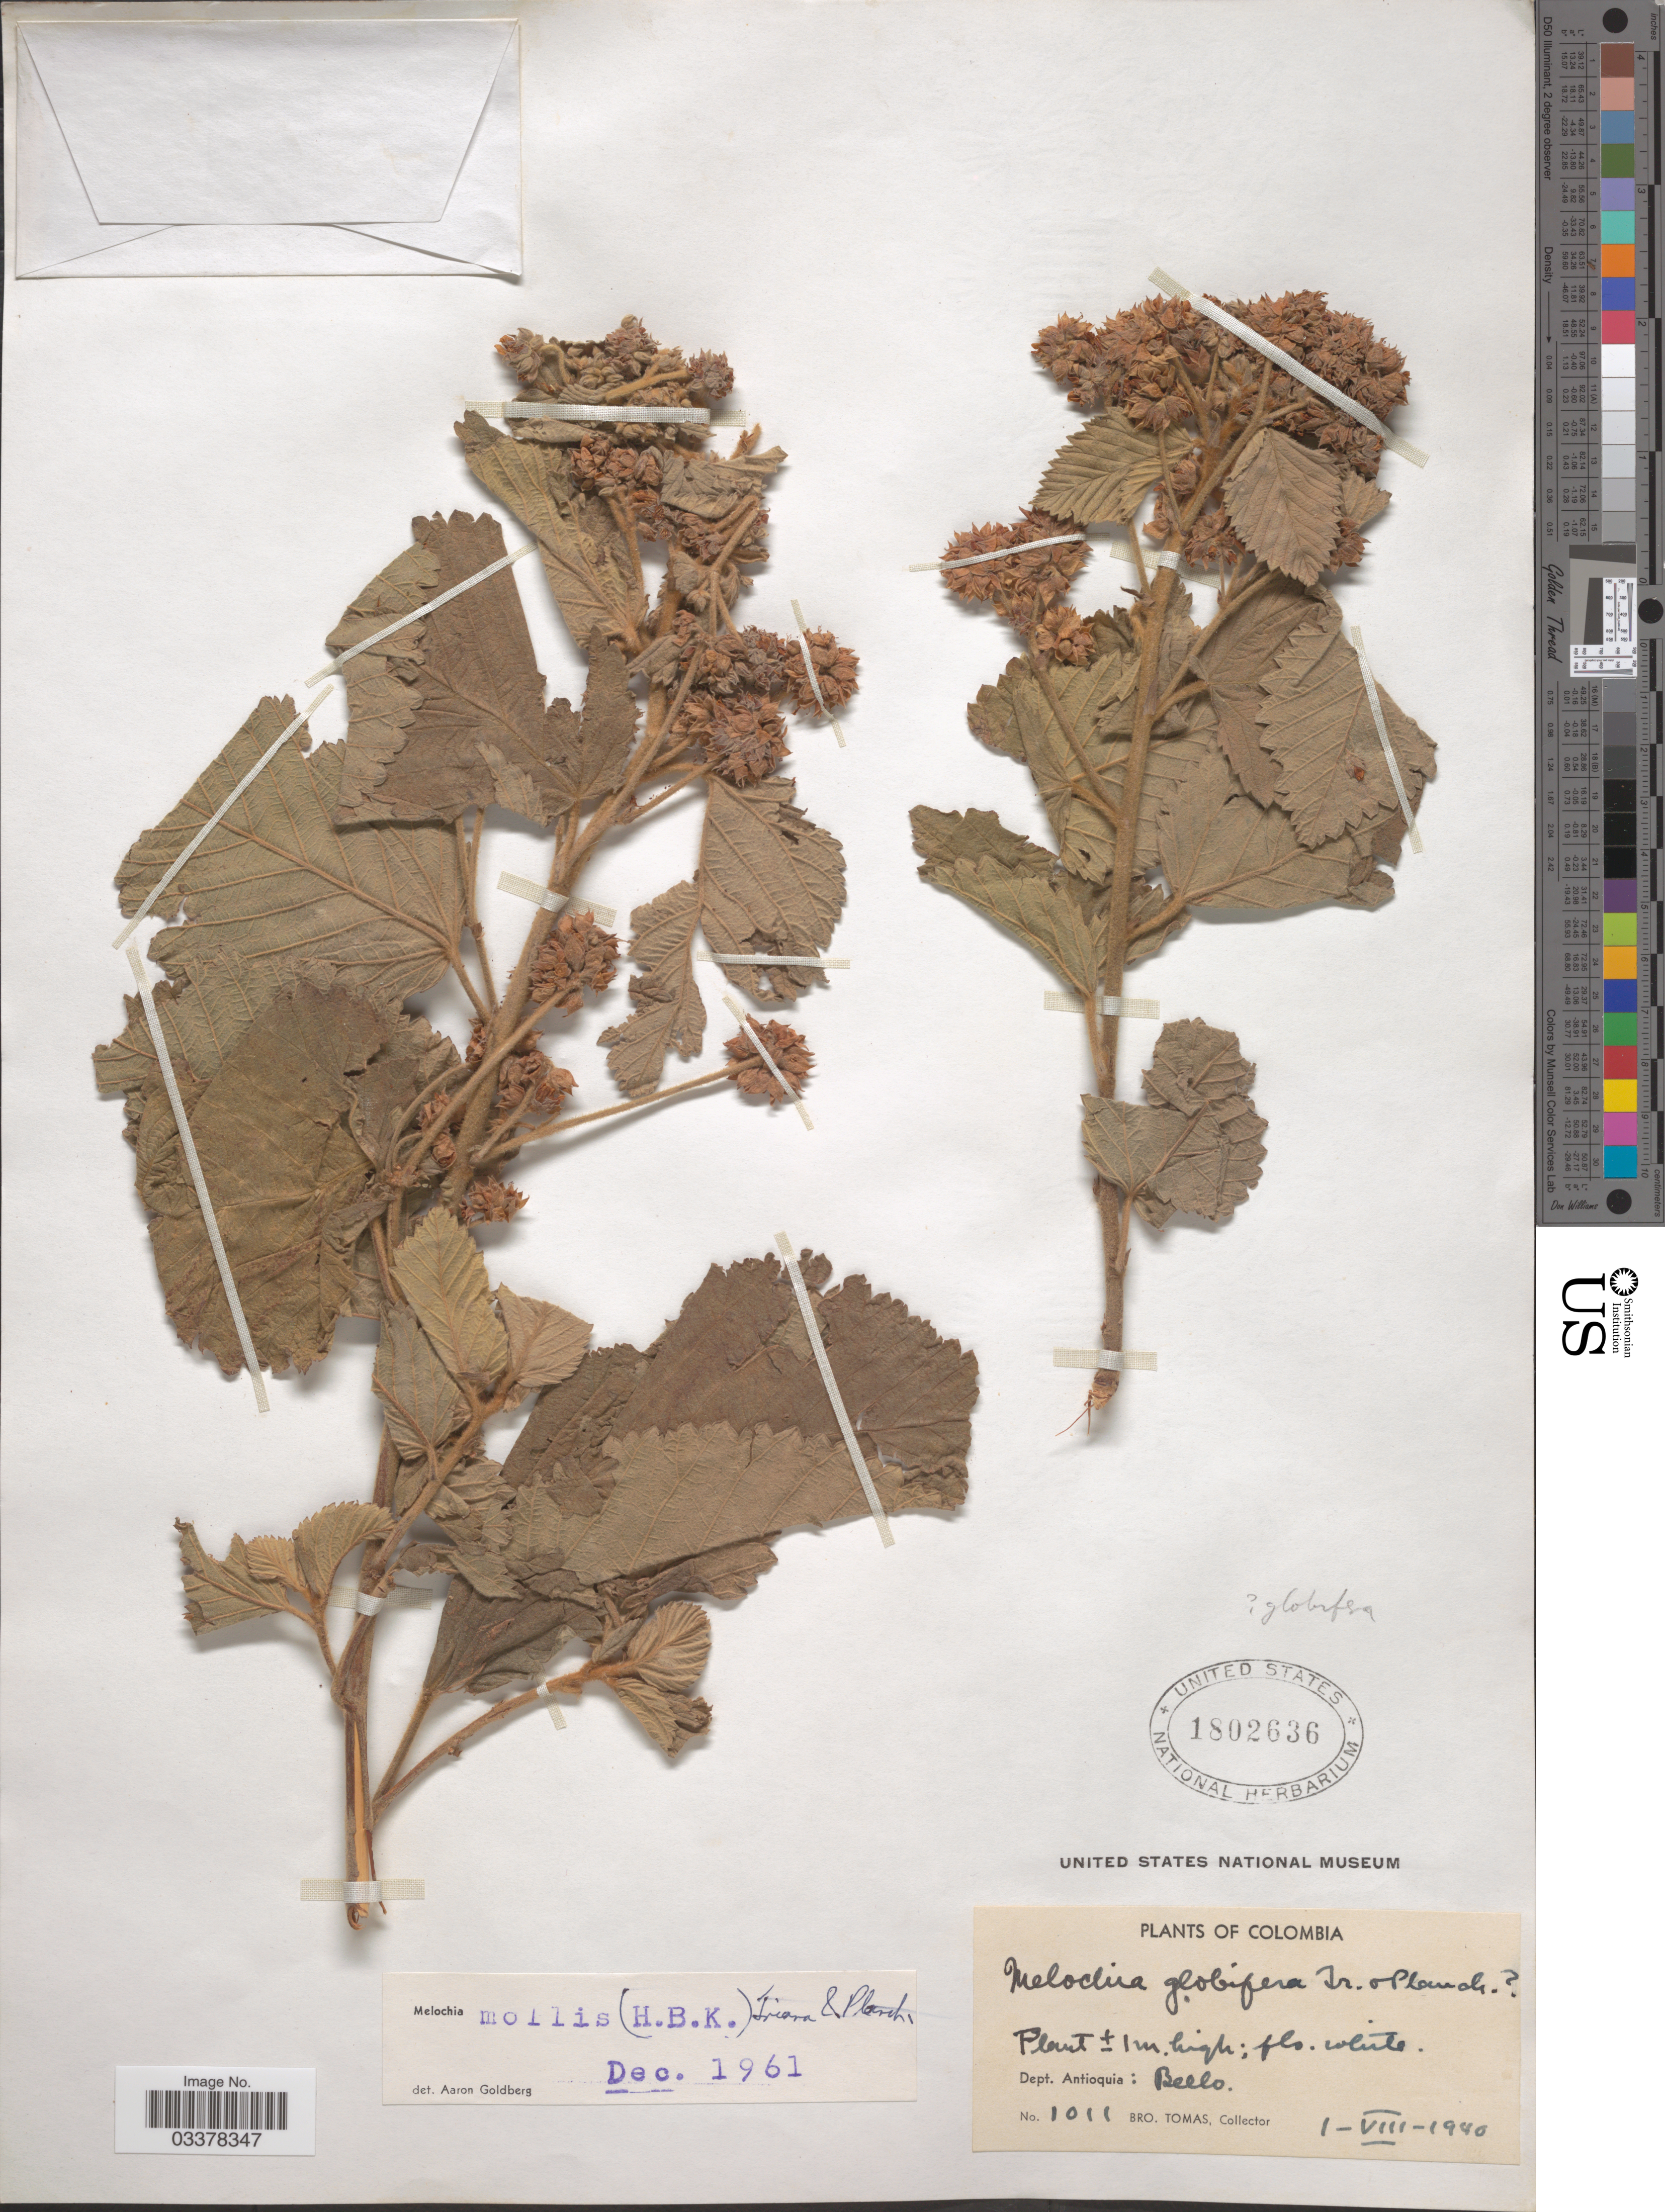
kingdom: Plantae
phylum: Tracheophyta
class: Magnoliopsida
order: Malvales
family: Malvaceae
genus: Melochia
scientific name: Melochia mollis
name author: (Kunth) Triana & Planch.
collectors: Bro. A. Tomas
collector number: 1011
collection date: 1940-08-01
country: Colombia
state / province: Antioquia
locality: Dept. Antioquia: Bello.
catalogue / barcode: US 1802636